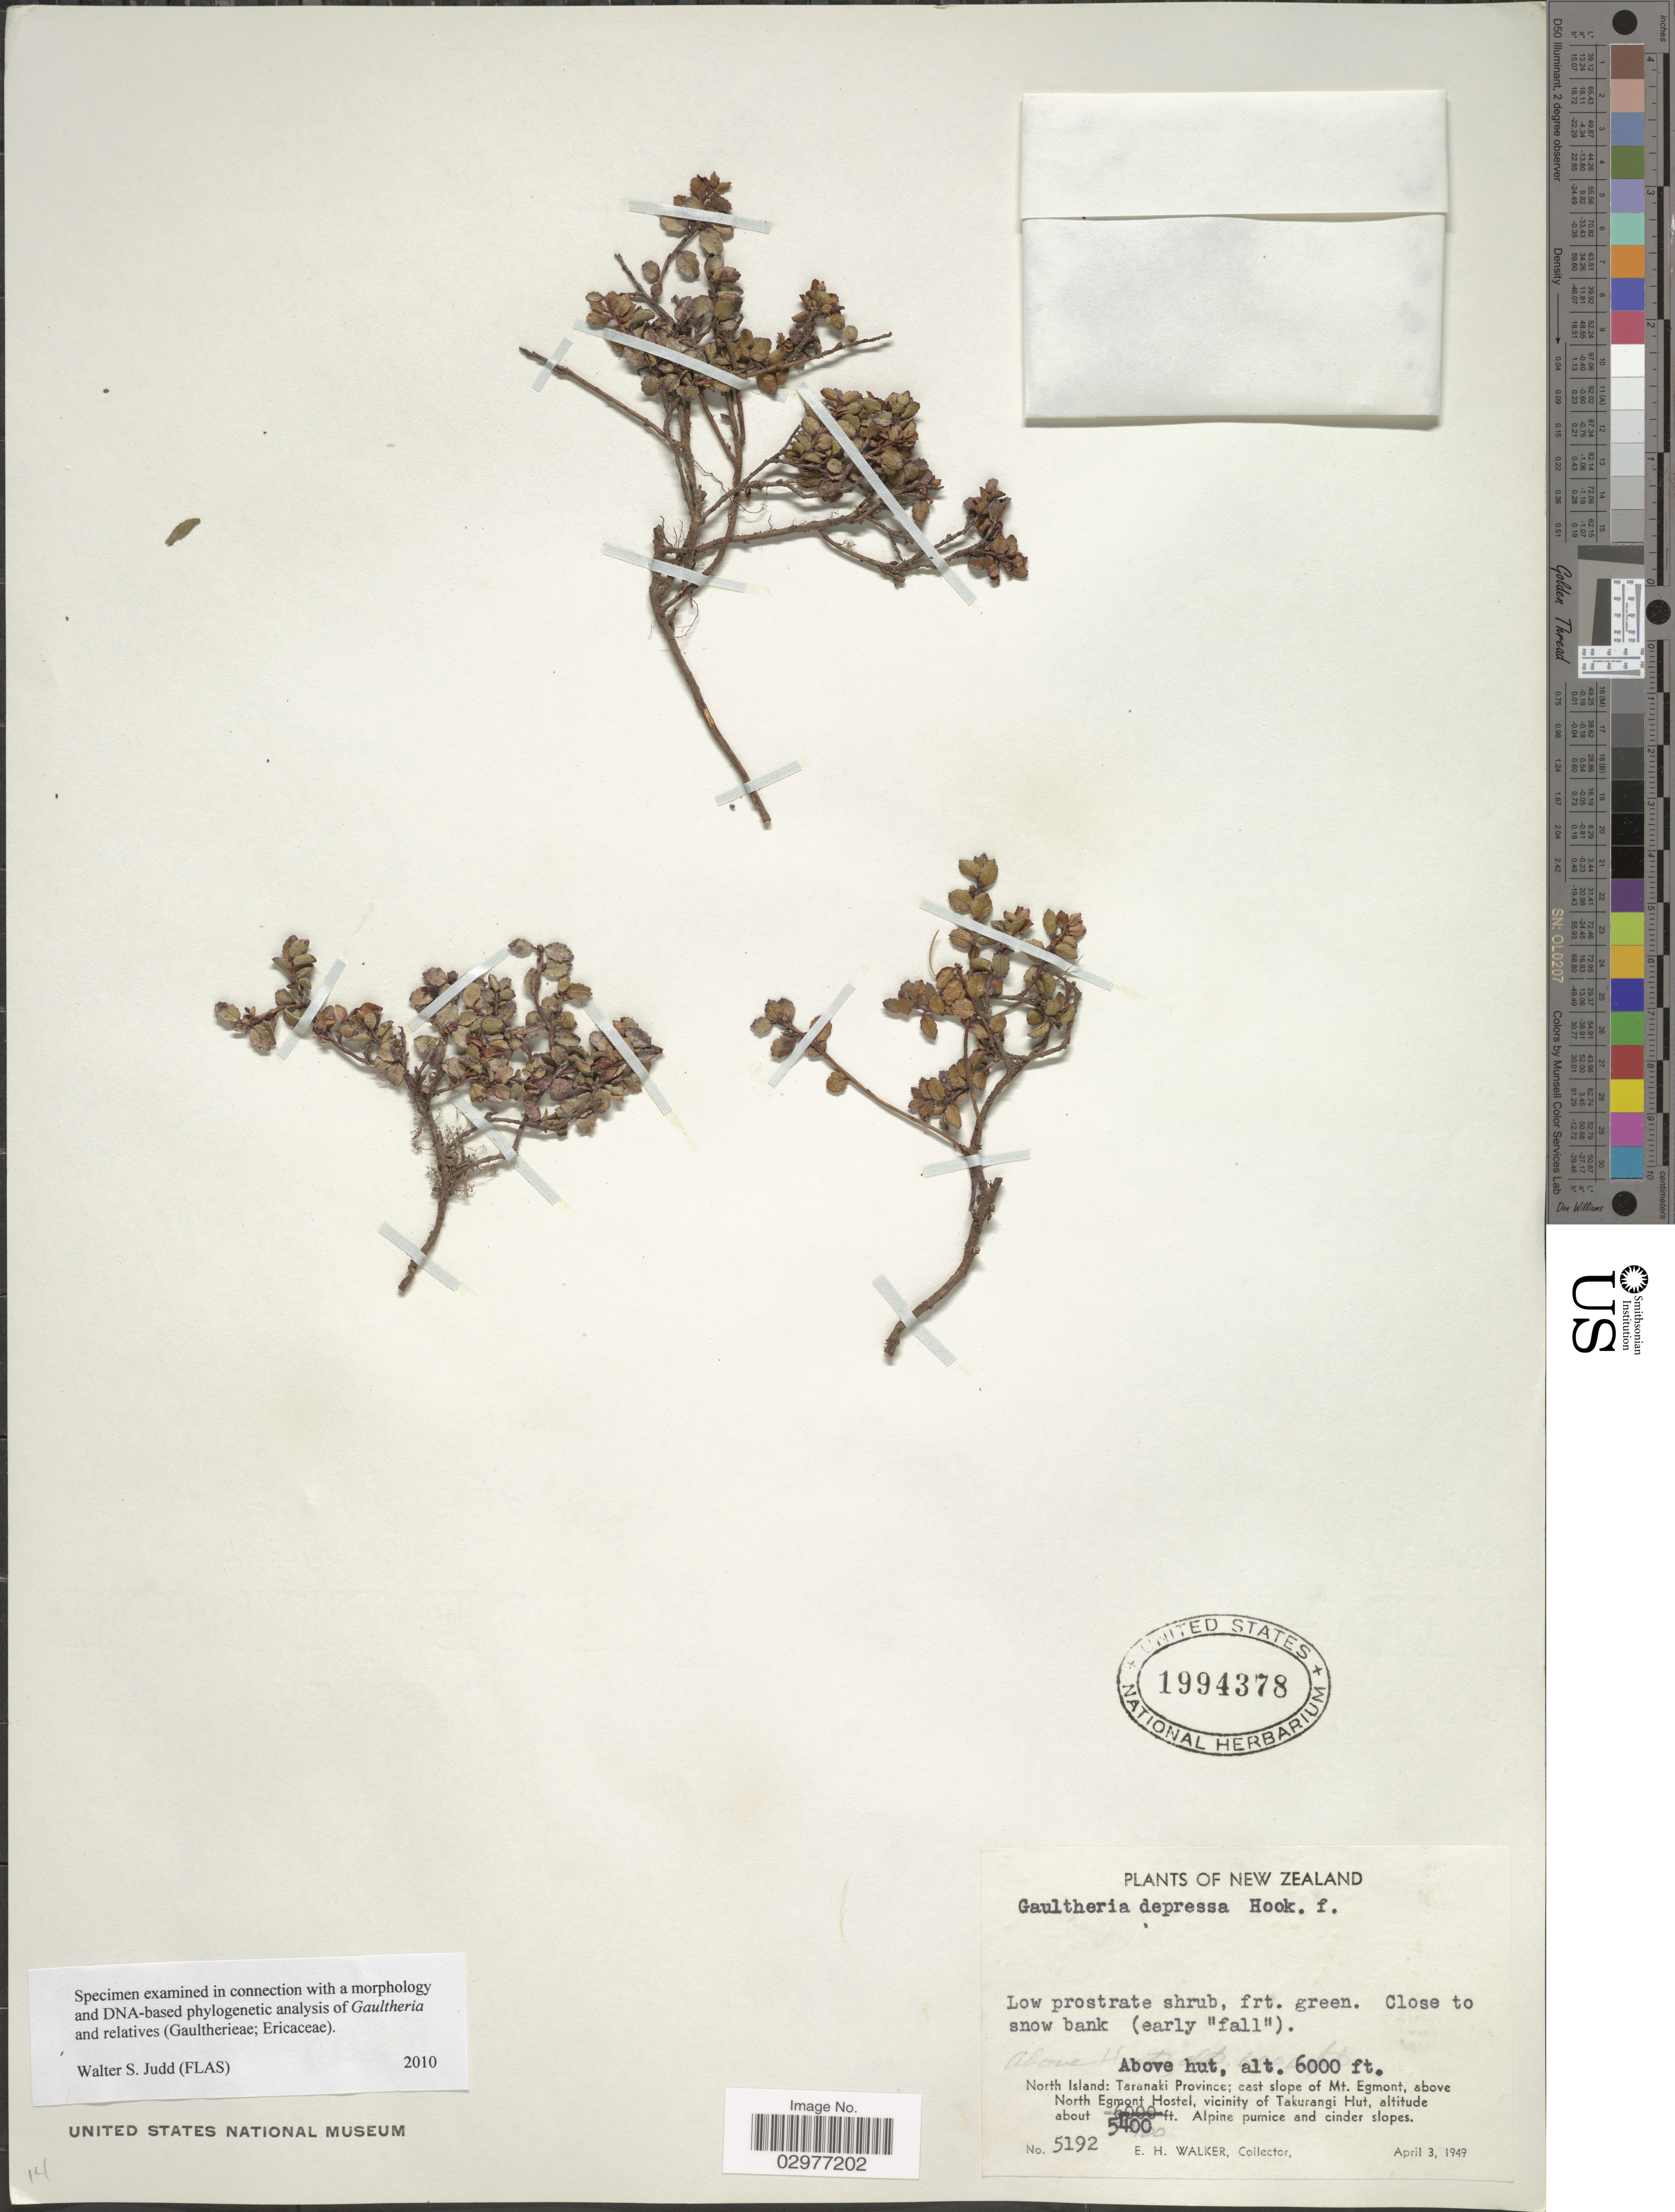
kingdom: Plantae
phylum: Tracheophyta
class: Magnoliopsida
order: Ericales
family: Ericaceae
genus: Gaultheria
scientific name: Gaultheria depressa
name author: Hook. f.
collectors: E. H. Walker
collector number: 5192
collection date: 1949-04-03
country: New Zealand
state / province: Taranaki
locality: Above hut. North Island; east slope of Mt. Egmont, above North Egmont Hostel, vicinity of Takurangi Hut.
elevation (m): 1646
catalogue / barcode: US 1994378